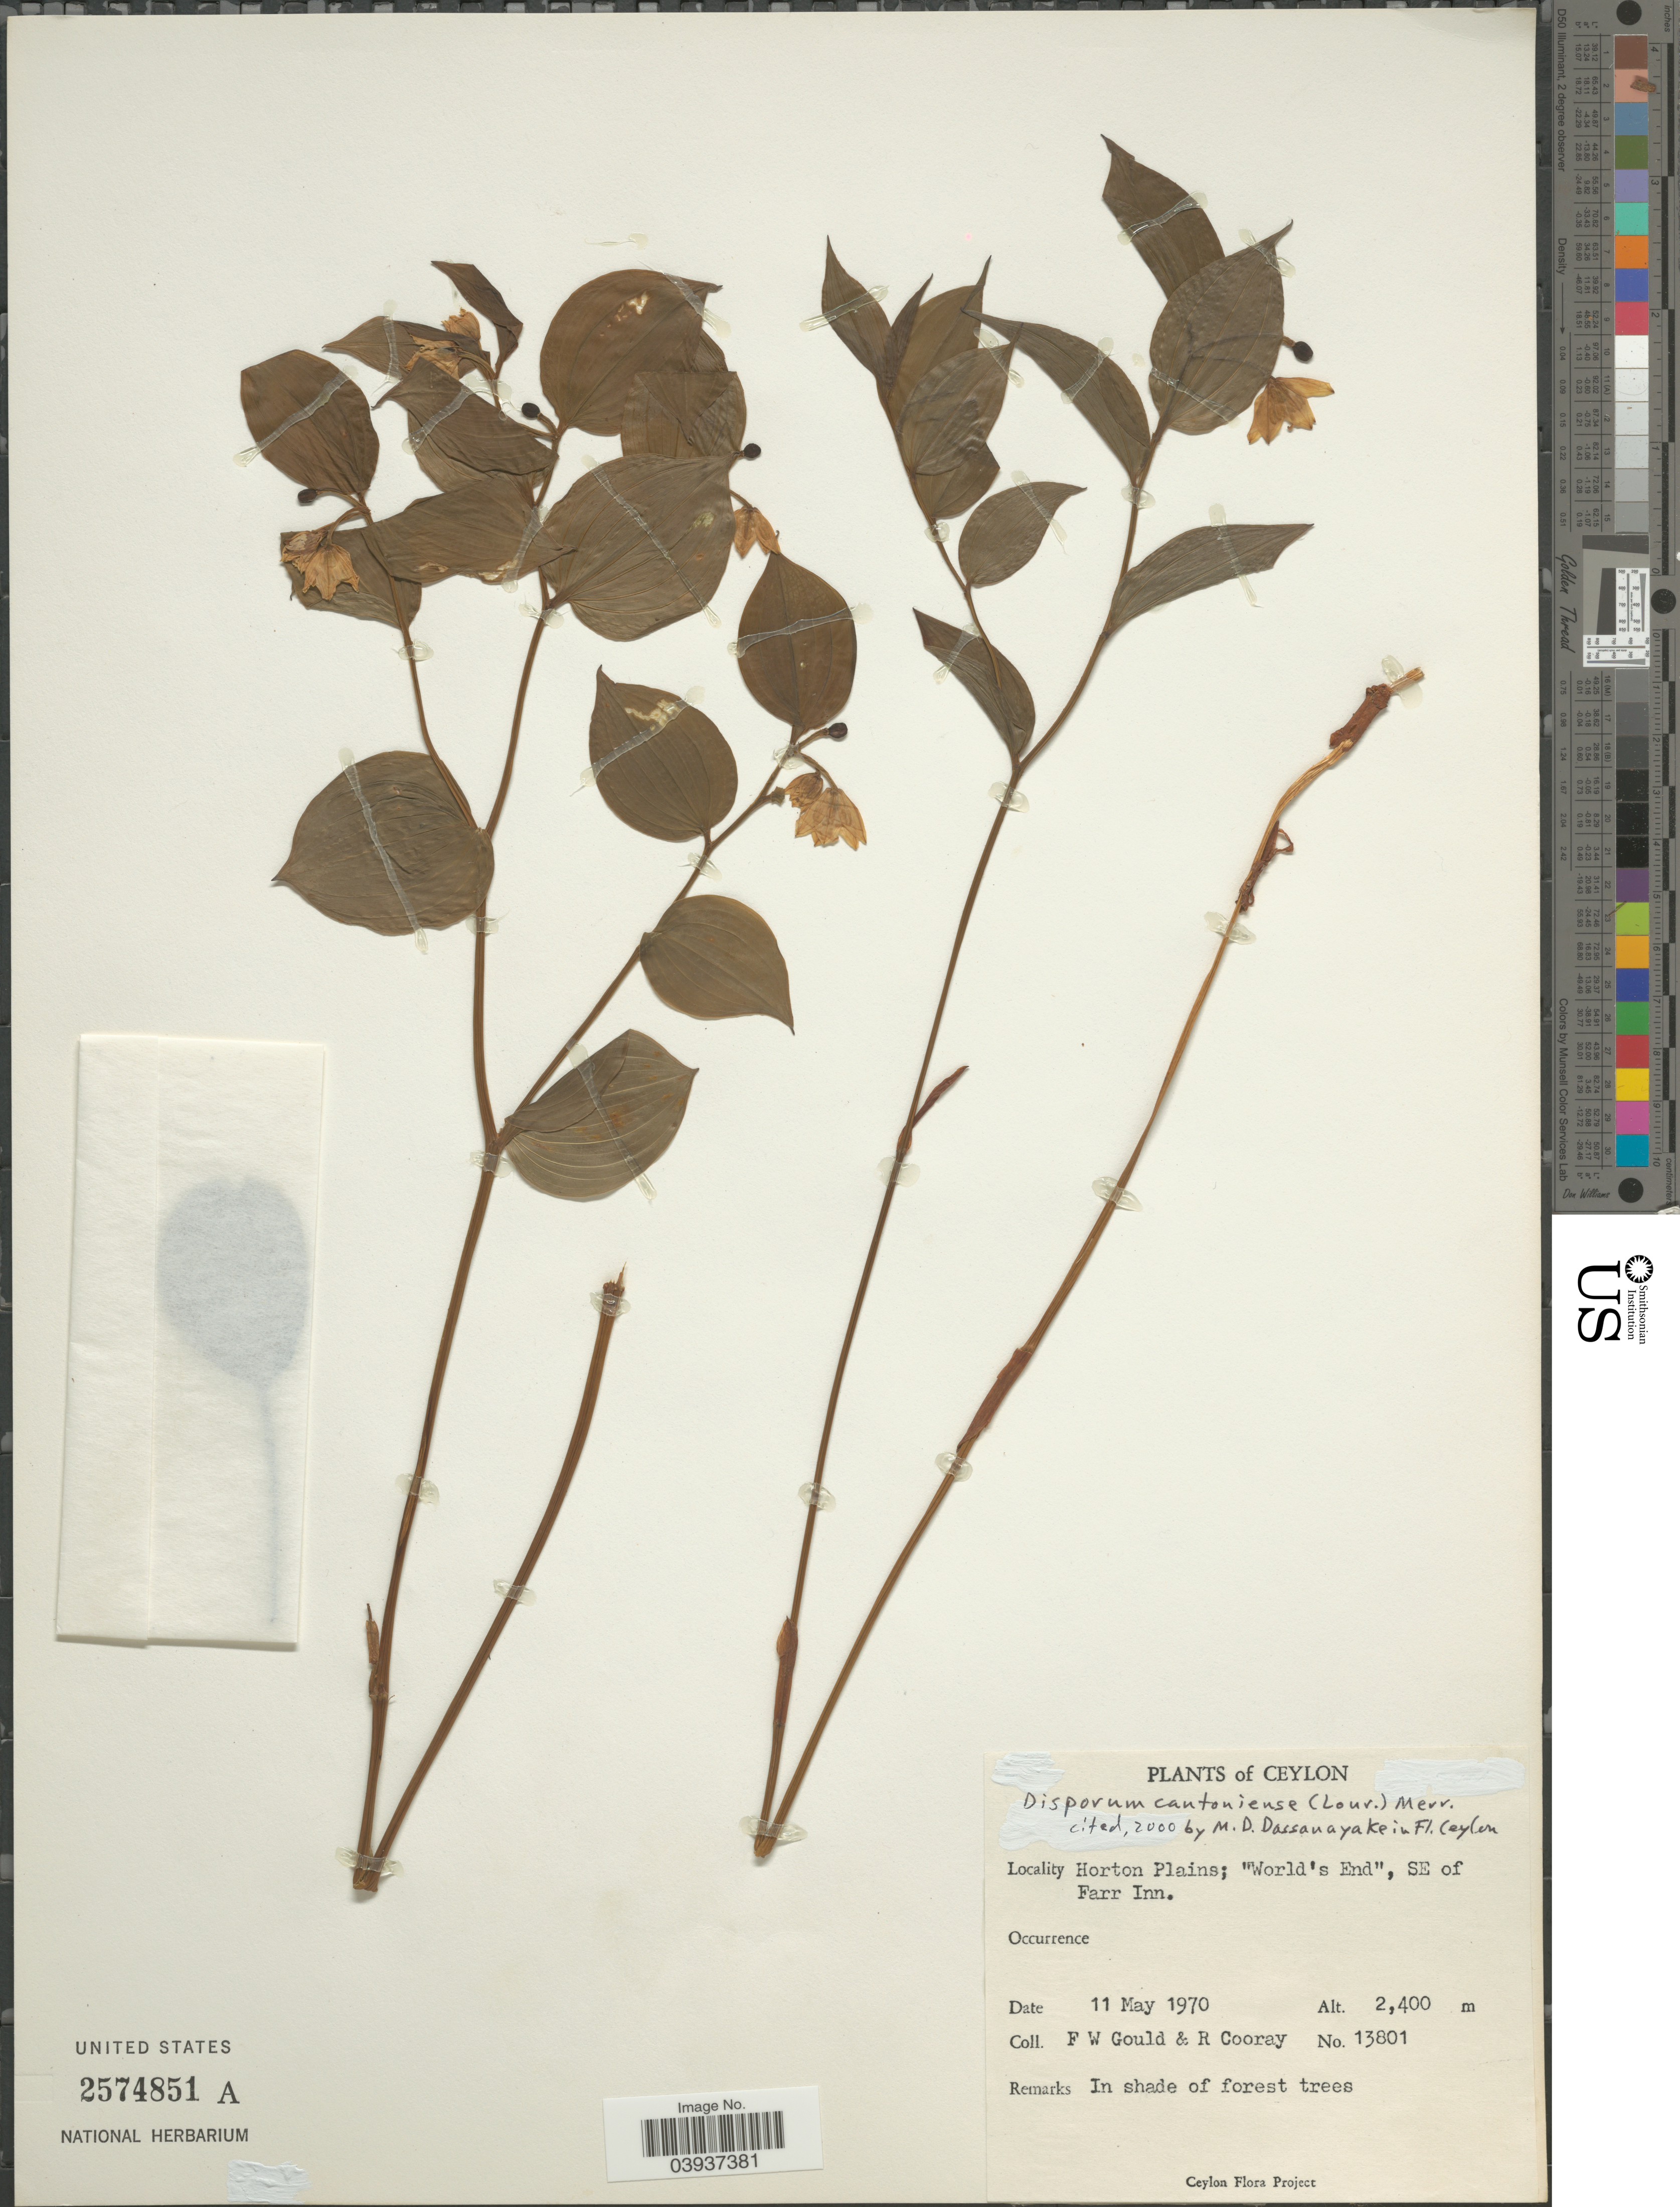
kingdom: Plantae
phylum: Tracheophyta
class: Liliopsida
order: Liliales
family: Colchicaceae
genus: Disporum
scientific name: Disporum cantoniense var. cantoniense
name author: (Lour.) Merr.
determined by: Strong, Mark T., (BOT), Smithsonian Institution - National Museum of Natural History (UNITED STATES)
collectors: F. W. Gould & R. Cooray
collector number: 13801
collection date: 1970-05-11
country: Sri Lanka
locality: Ceylon. Horton Plains; 'World's End', SE of Farr Inn.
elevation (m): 2400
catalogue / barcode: US 2574851A